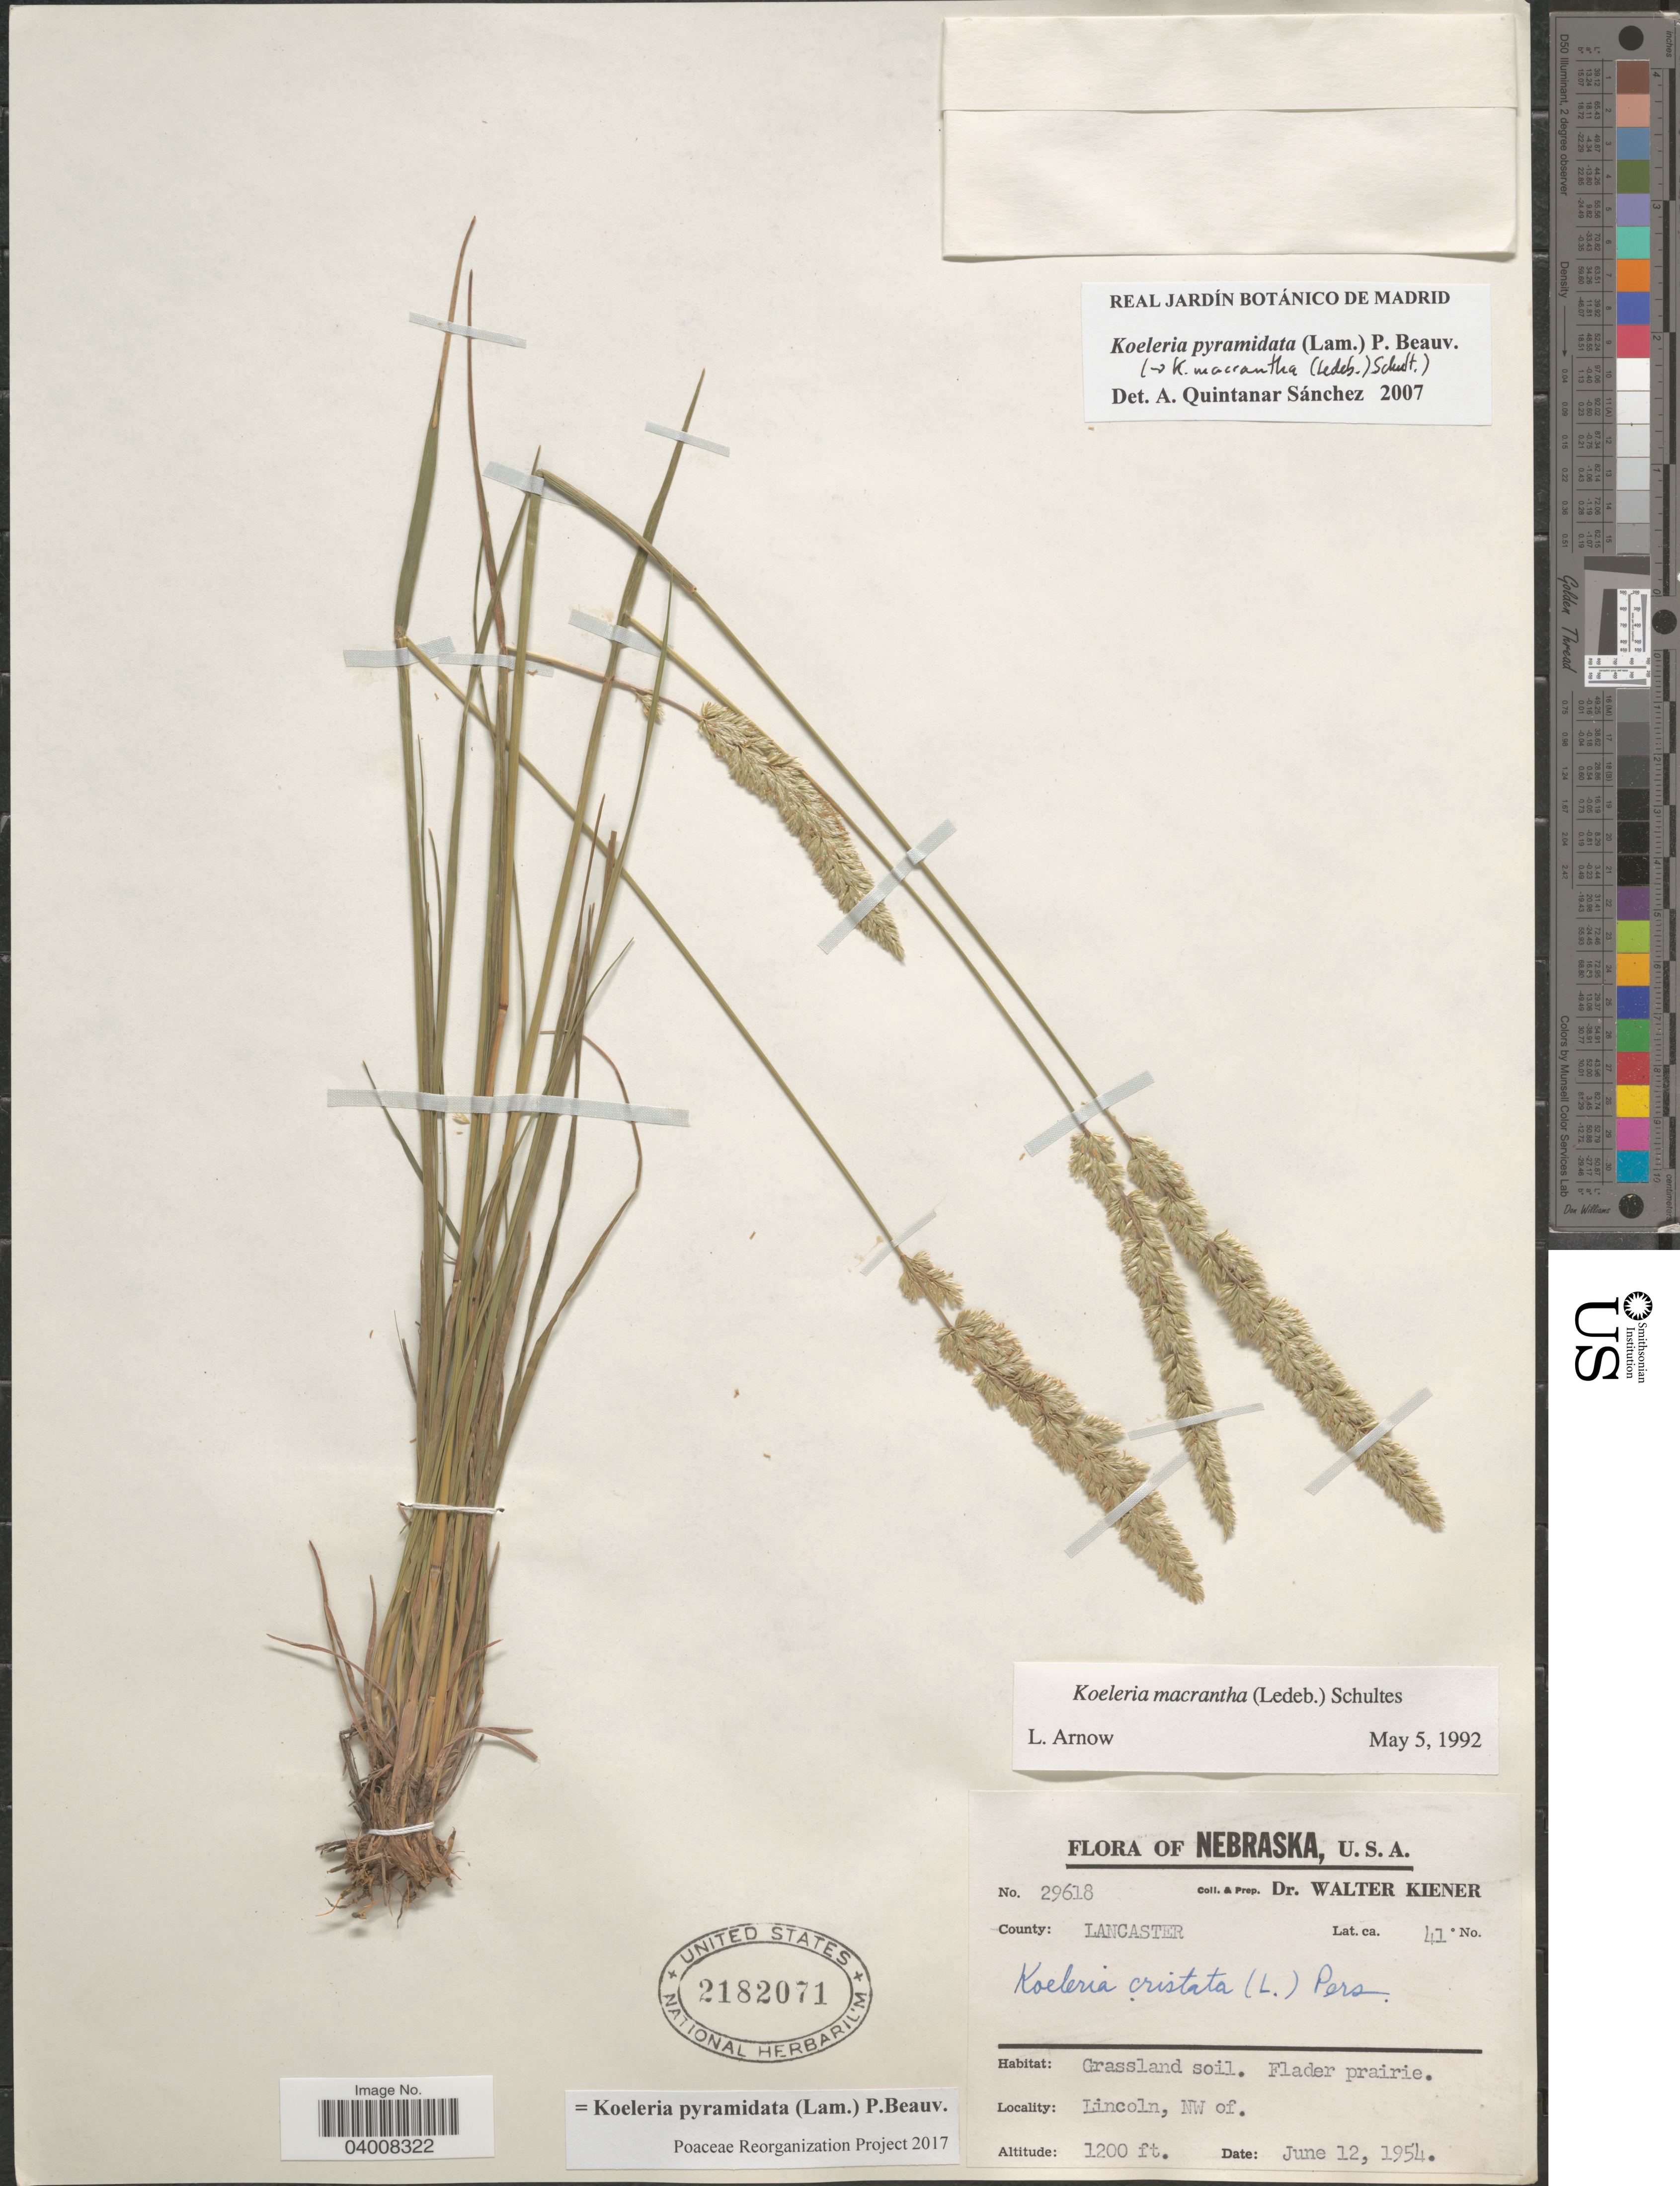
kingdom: Plantae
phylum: Tracheophyta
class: Liliopsida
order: Poales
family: Poaceae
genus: Koeleria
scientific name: Koeleria pyramidata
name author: (Lam.) P. Beauv.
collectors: W. Kiener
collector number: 29618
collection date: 1954-06-12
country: United States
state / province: Nebraska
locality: County: Lancaster. Lincoln, NW of.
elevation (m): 366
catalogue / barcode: US 2182071